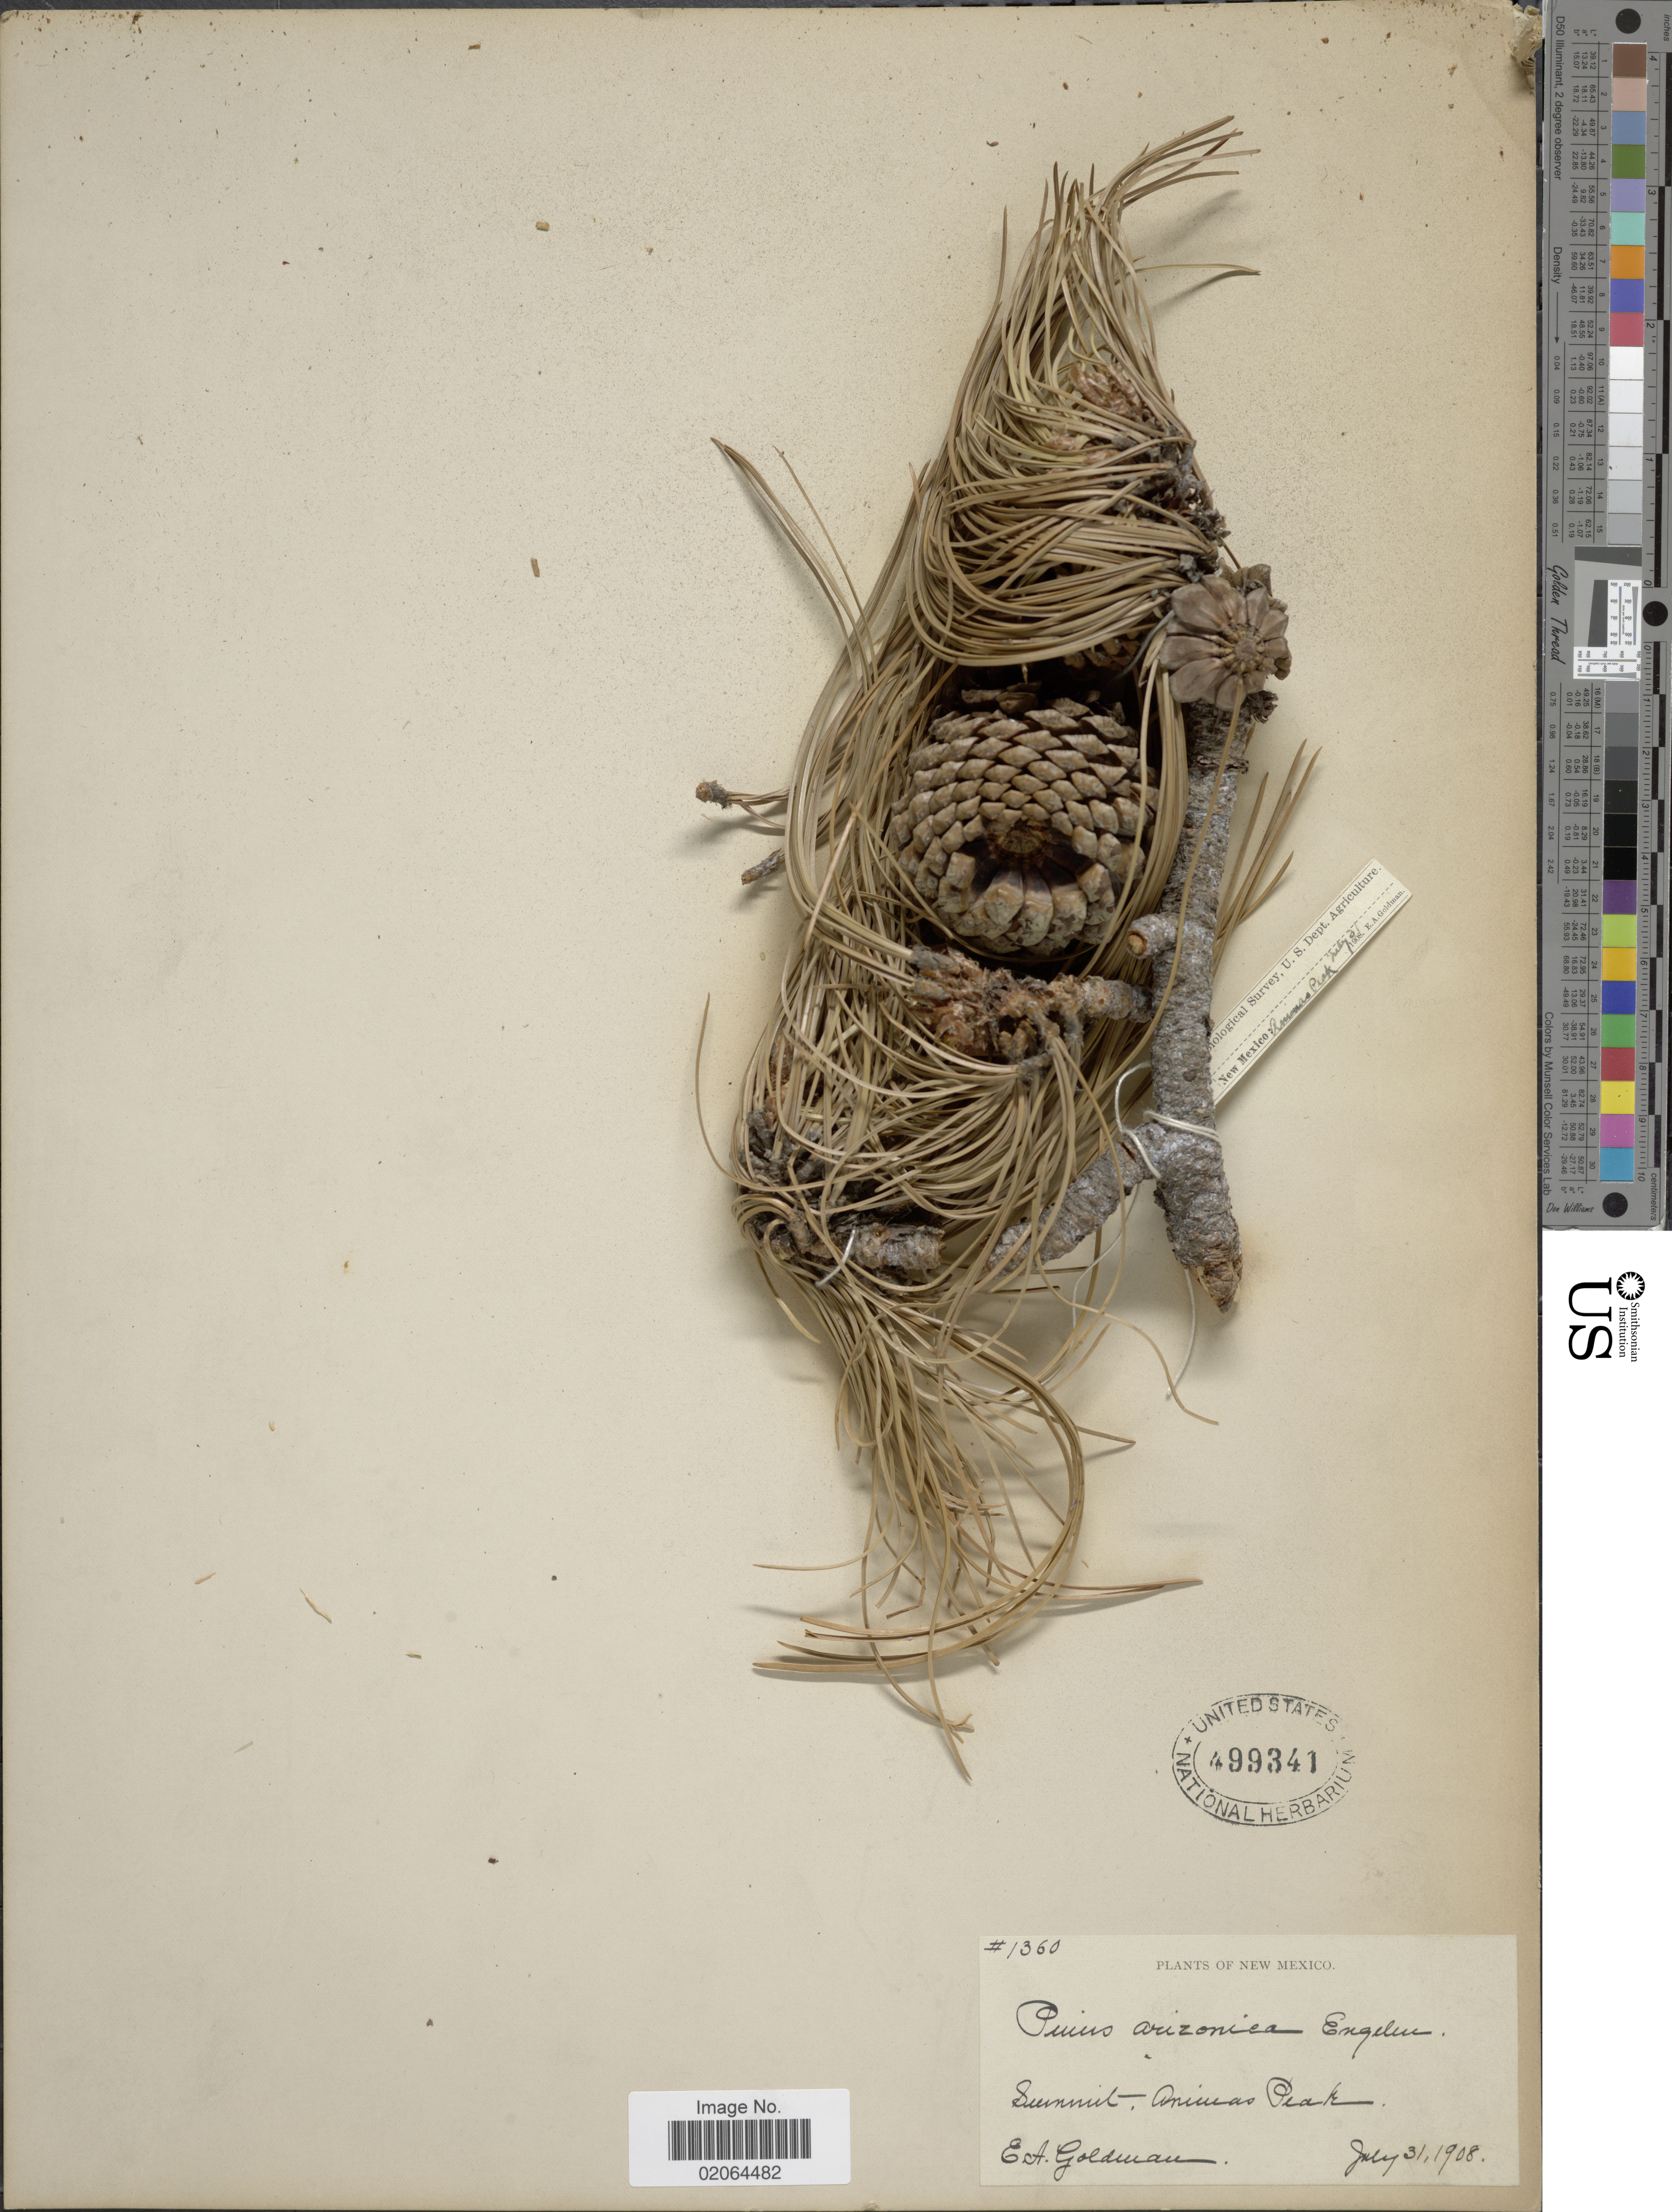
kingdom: Plantae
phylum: Tracheophyta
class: Pinopsida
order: Pinales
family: Pinaceae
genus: Pinus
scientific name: Pinus ponderosa var. arizonica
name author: (Engelm.) Shaw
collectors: E. A. Goldman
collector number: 1360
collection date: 1908-07-31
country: United States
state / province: New Mexico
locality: New Mexico. Summit, Animas Peak.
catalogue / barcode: US 499341